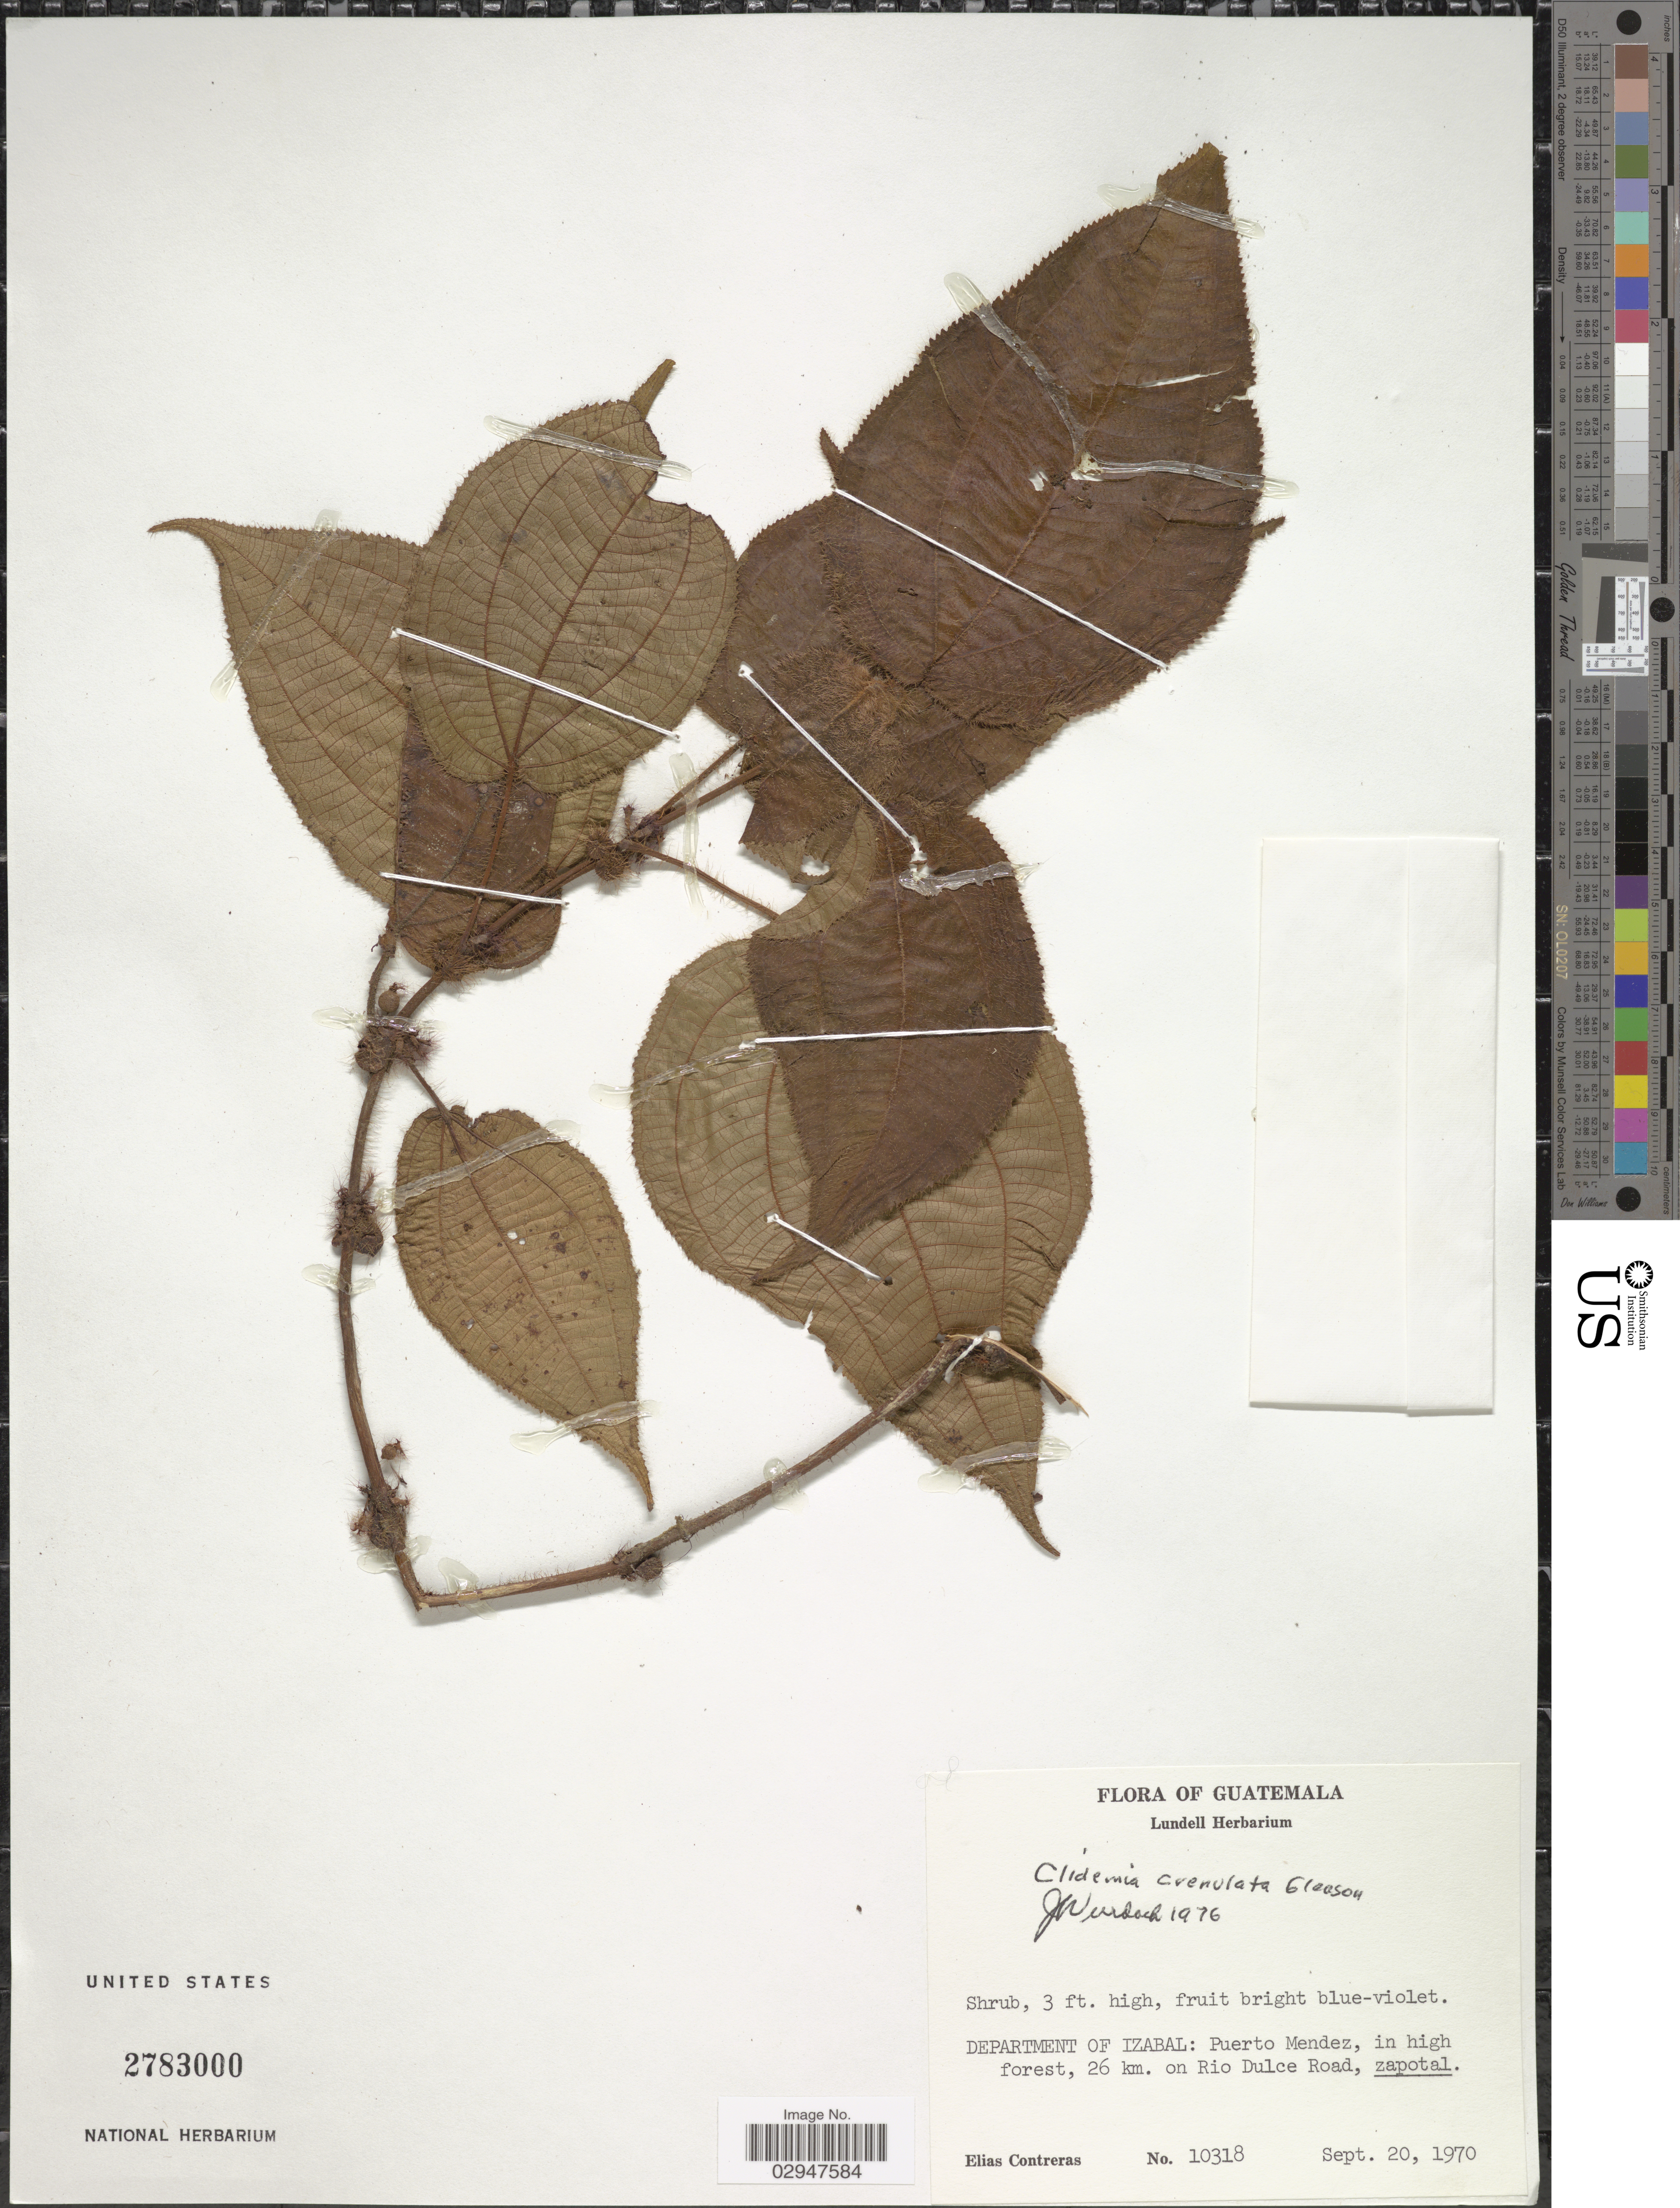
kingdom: Plantae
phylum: Tracheophyta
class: Magnoliopsida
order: Myrtales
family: Melastomataceae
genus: Clidemia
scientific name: Clidemia crenulata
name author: Gleason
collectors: E. Contreras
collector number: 10318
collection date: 1970-09-20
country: Guatemala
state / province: Izabal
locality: Department of Izabal: Puerto Mendez, 26 km. on Rio Dulce Road.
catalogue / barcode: US 2783000